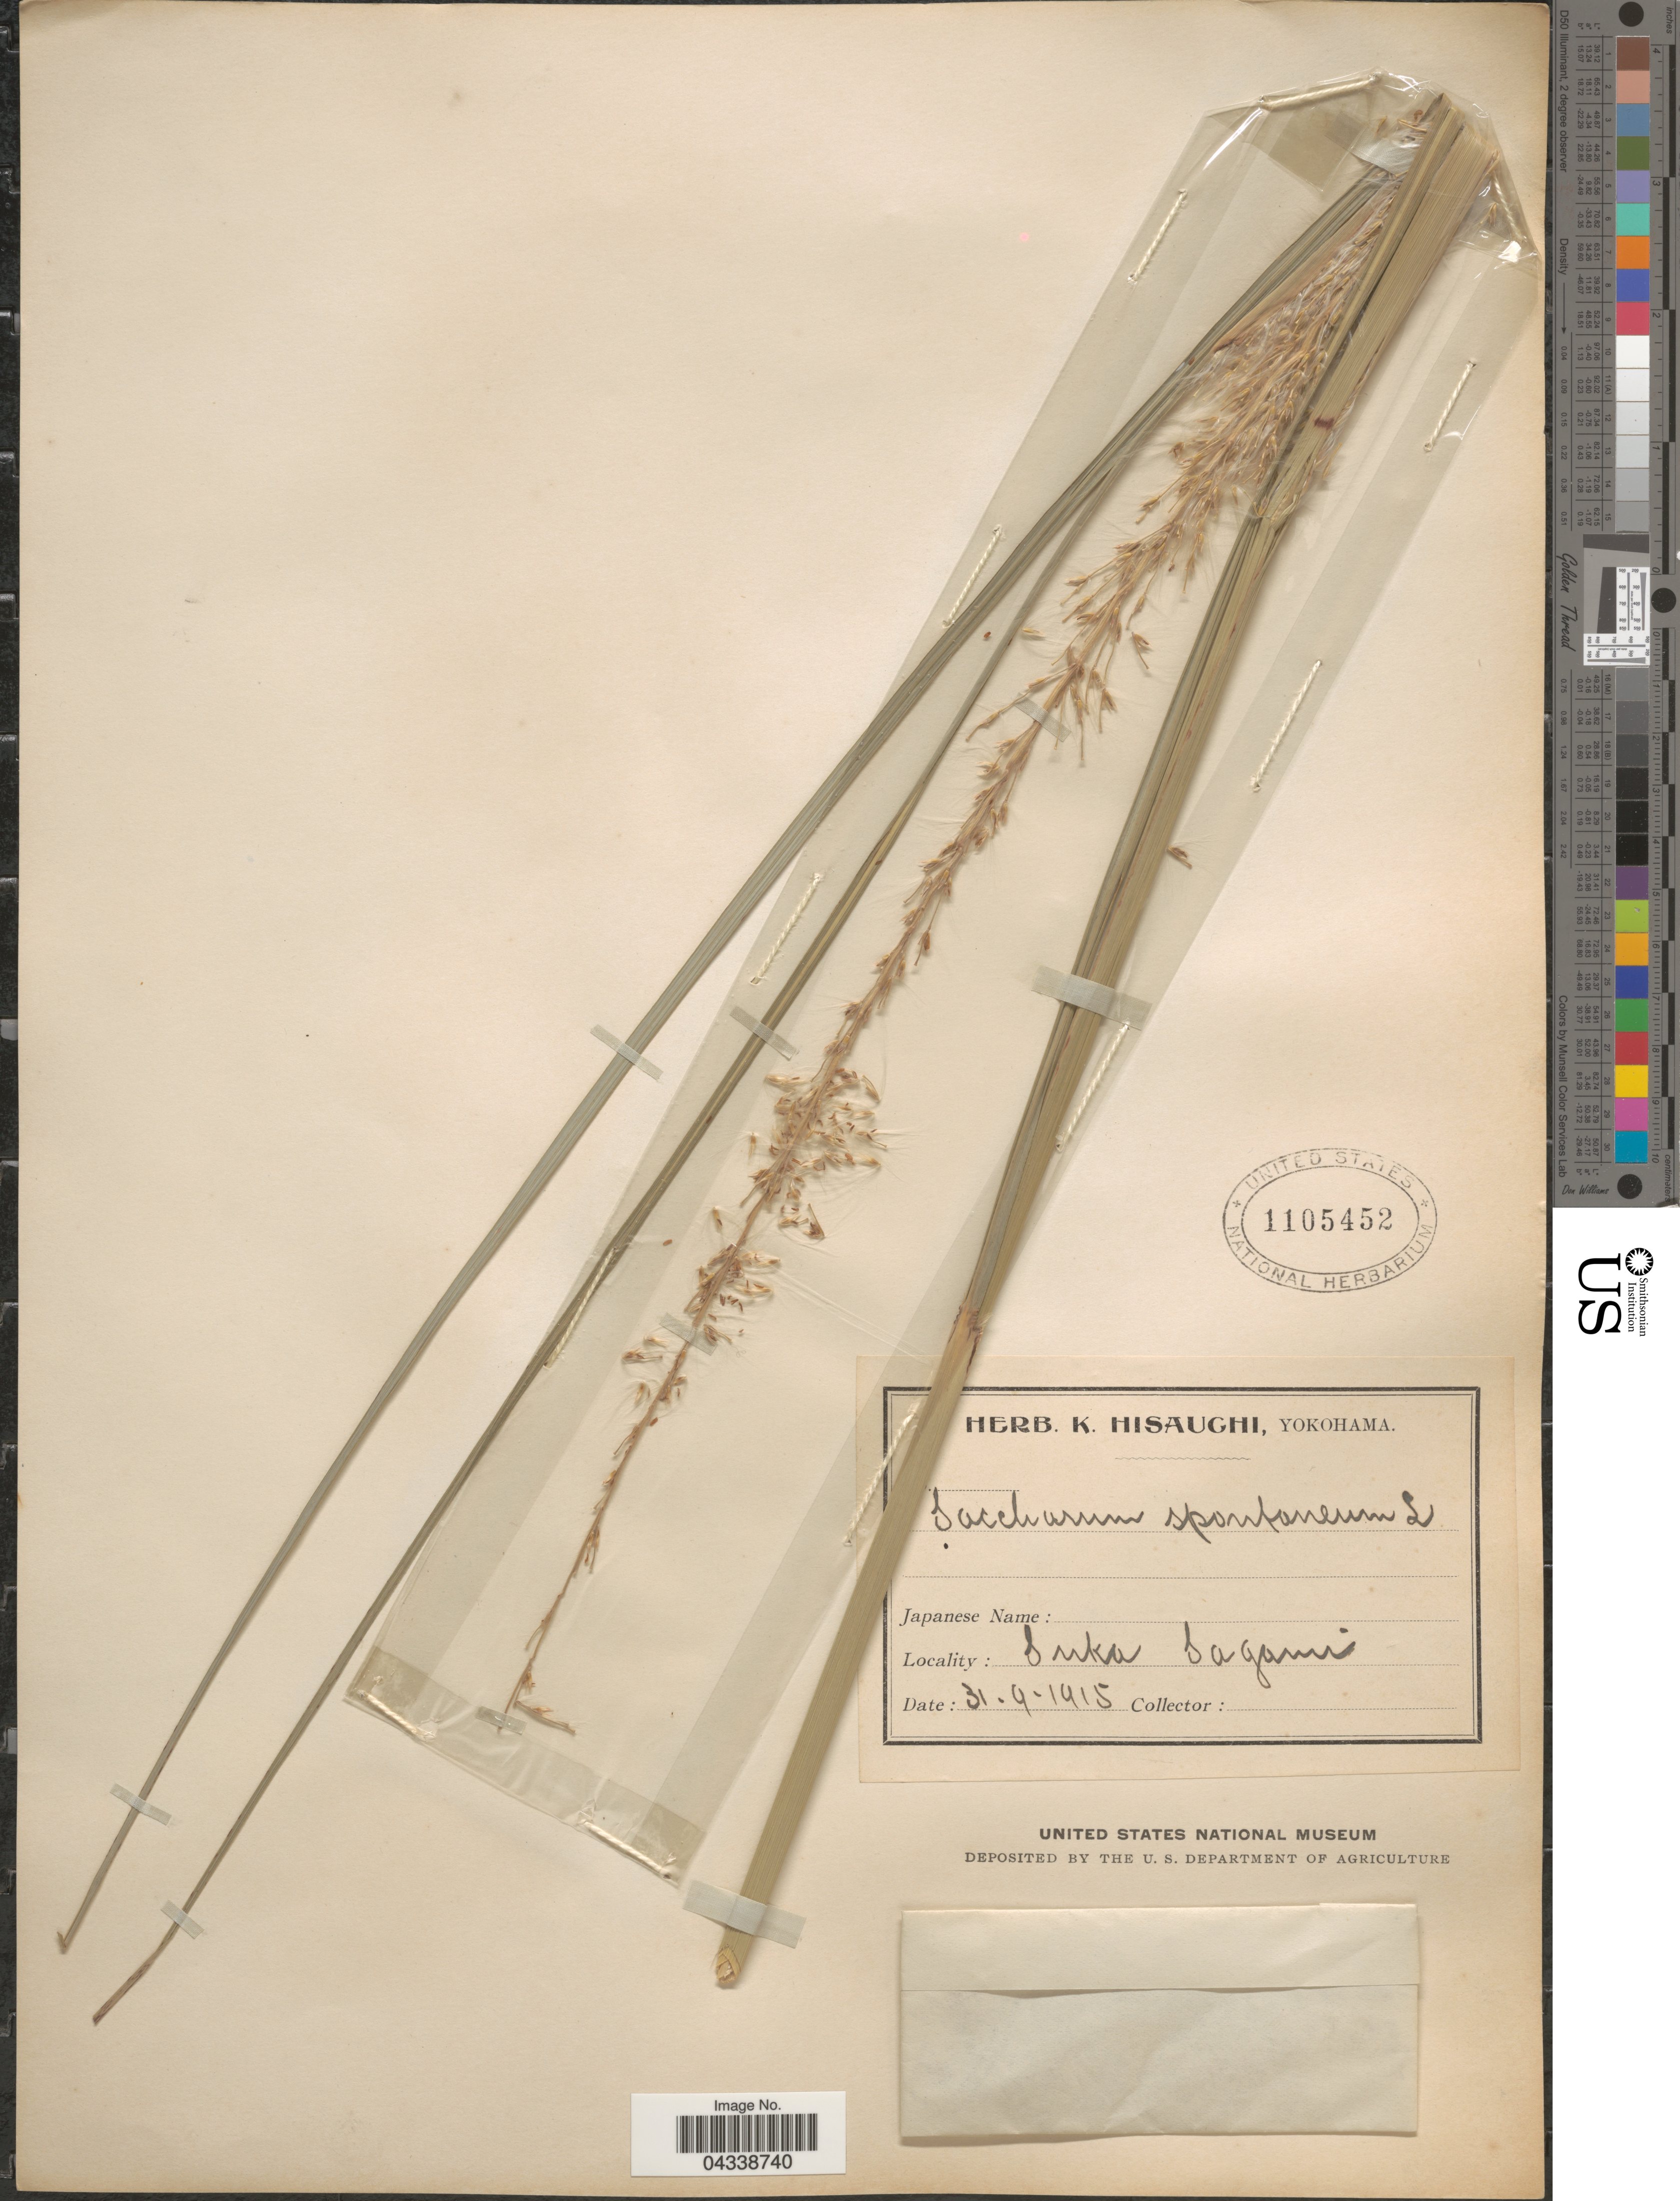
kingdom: Plantae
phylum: Tracheophyta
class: Liliopsida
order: Poales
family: Poaceae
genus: Saccharum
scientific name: Saccharum spontaneum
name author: L.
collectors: ex herb. Hisaughi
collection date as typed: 31 - 9 - 1915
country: Japan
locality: Suka Sagami.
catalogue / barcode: US 1105452